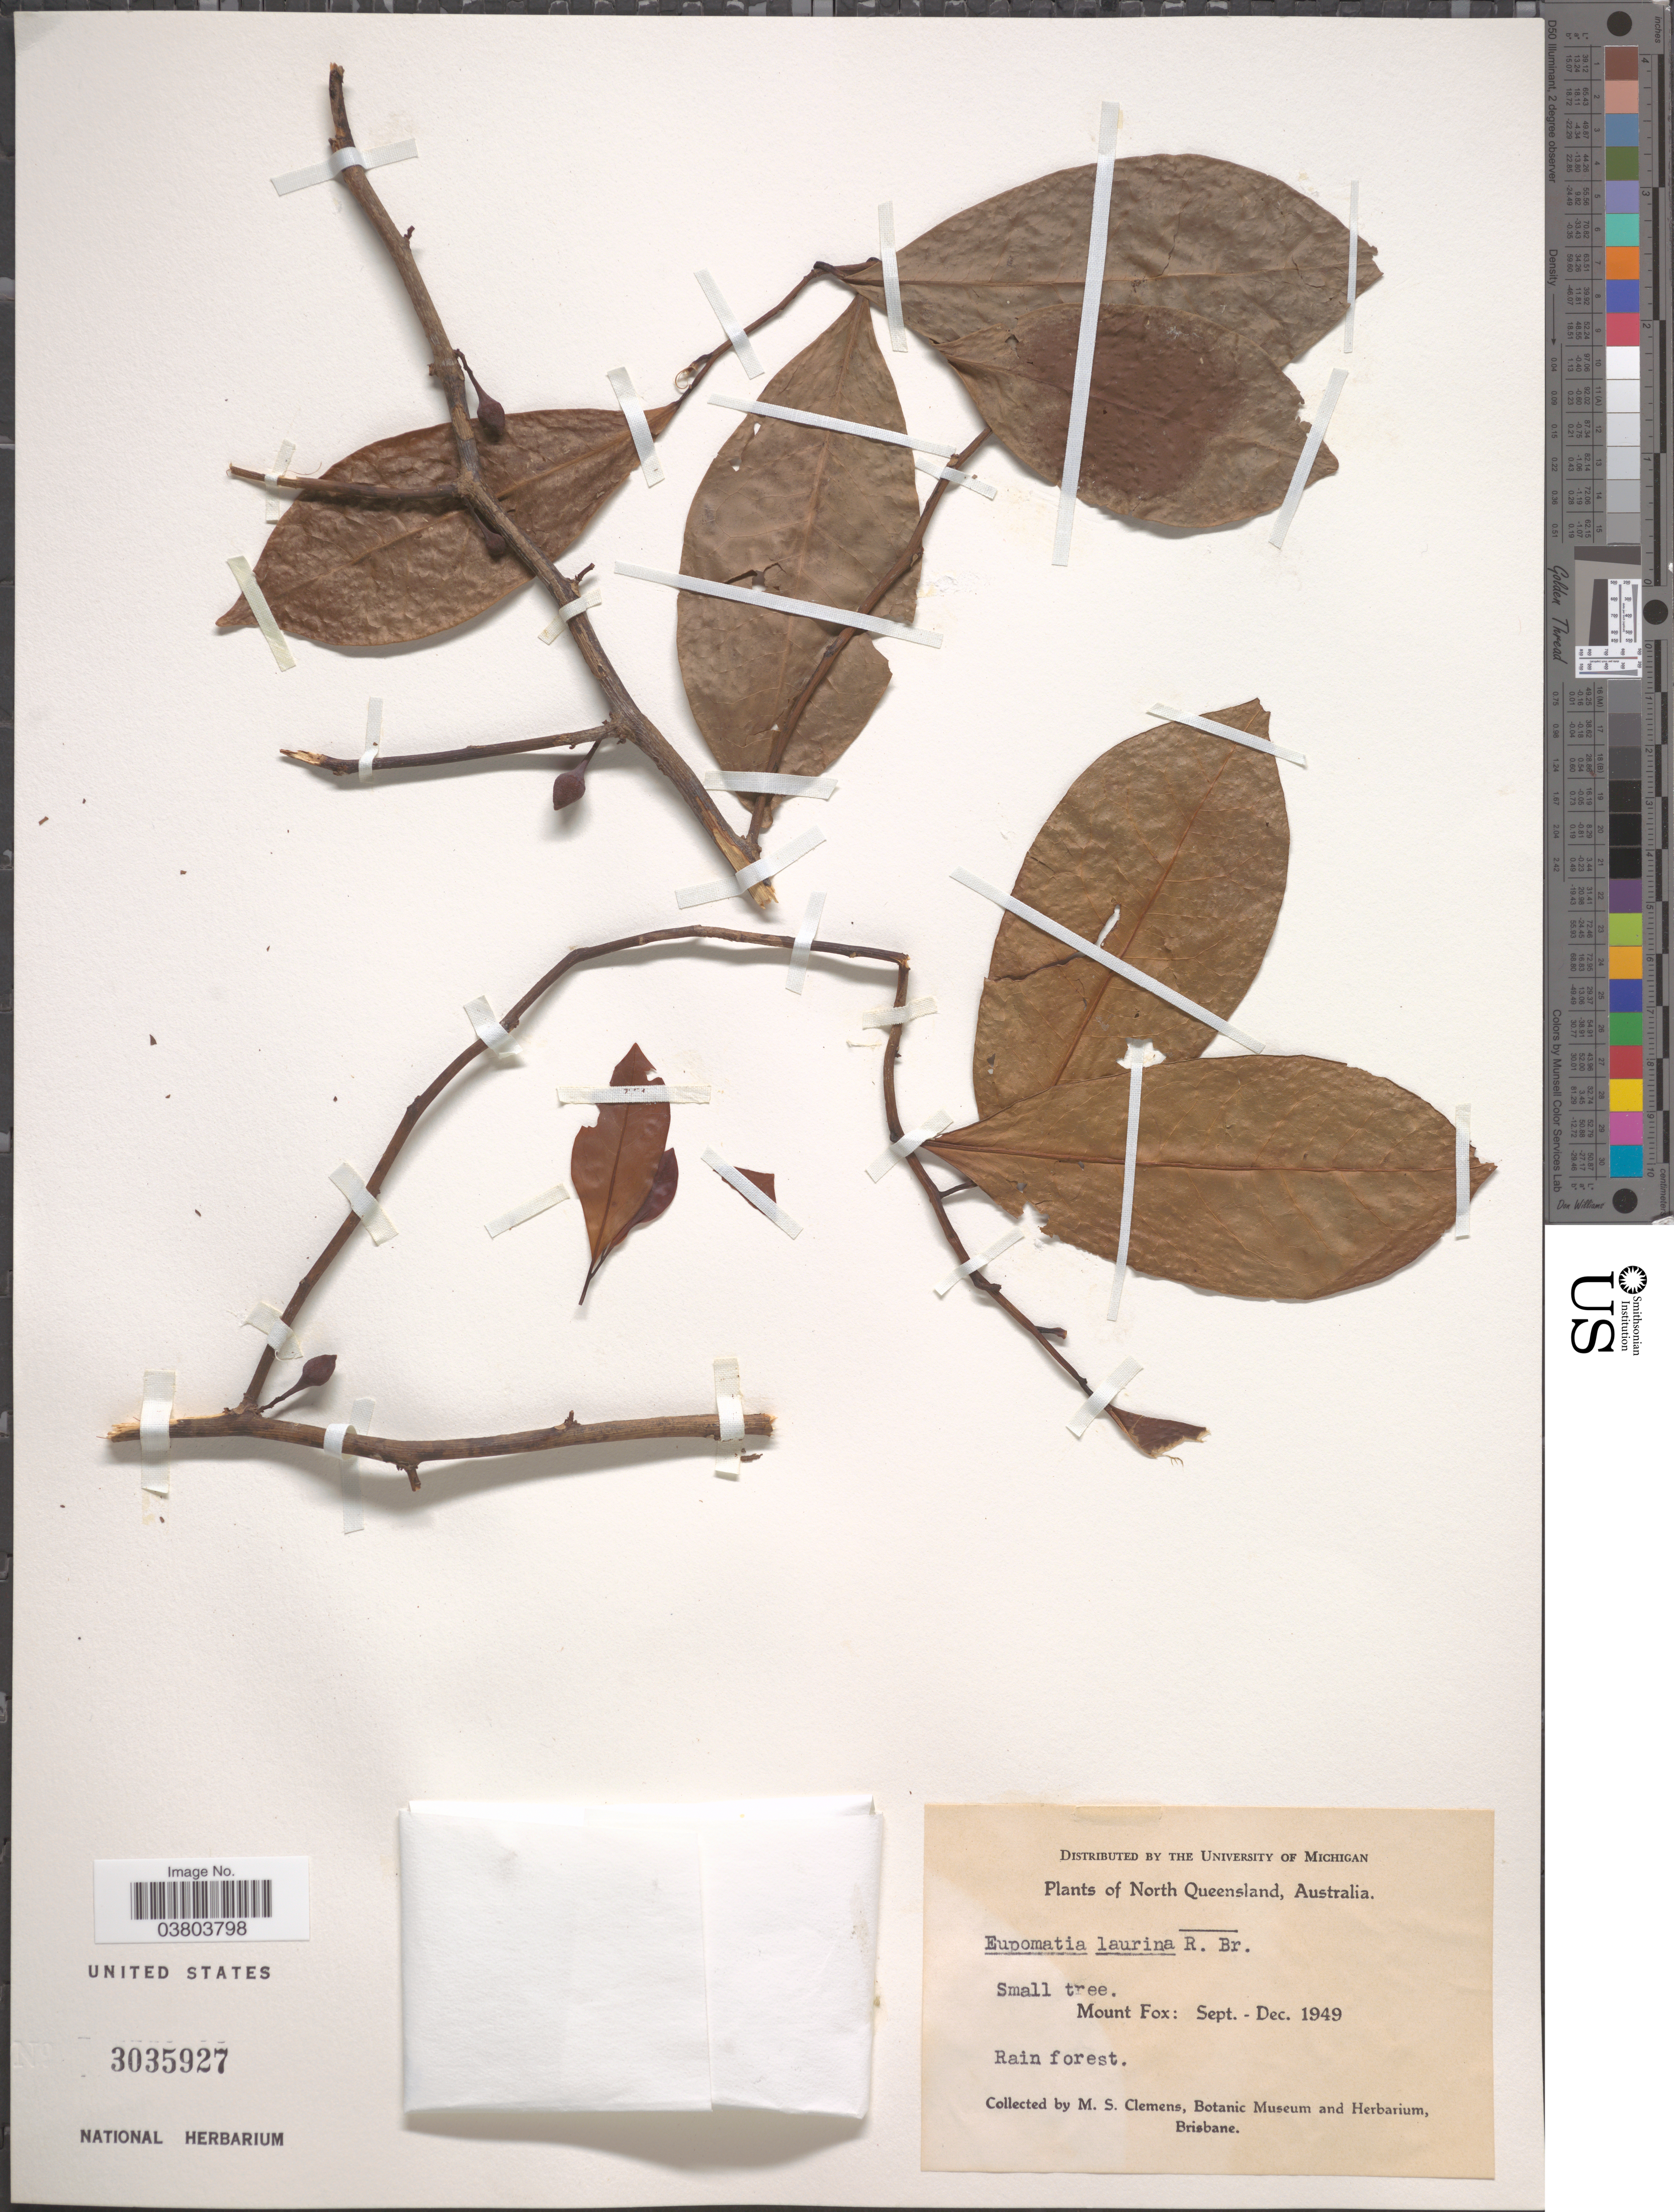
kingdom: Plantae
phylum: Tracheophyta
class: Magnoliopsida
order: Magnoliales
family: Eupomatiaceae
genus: Eupomatia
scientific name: Eupomatia laurina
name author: R. Br.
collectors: M. S. Clemens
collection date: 1949-09/1949-12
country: Australia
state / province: Queensland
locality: North Queensland. Mount Fox.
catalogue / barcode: US 3035927